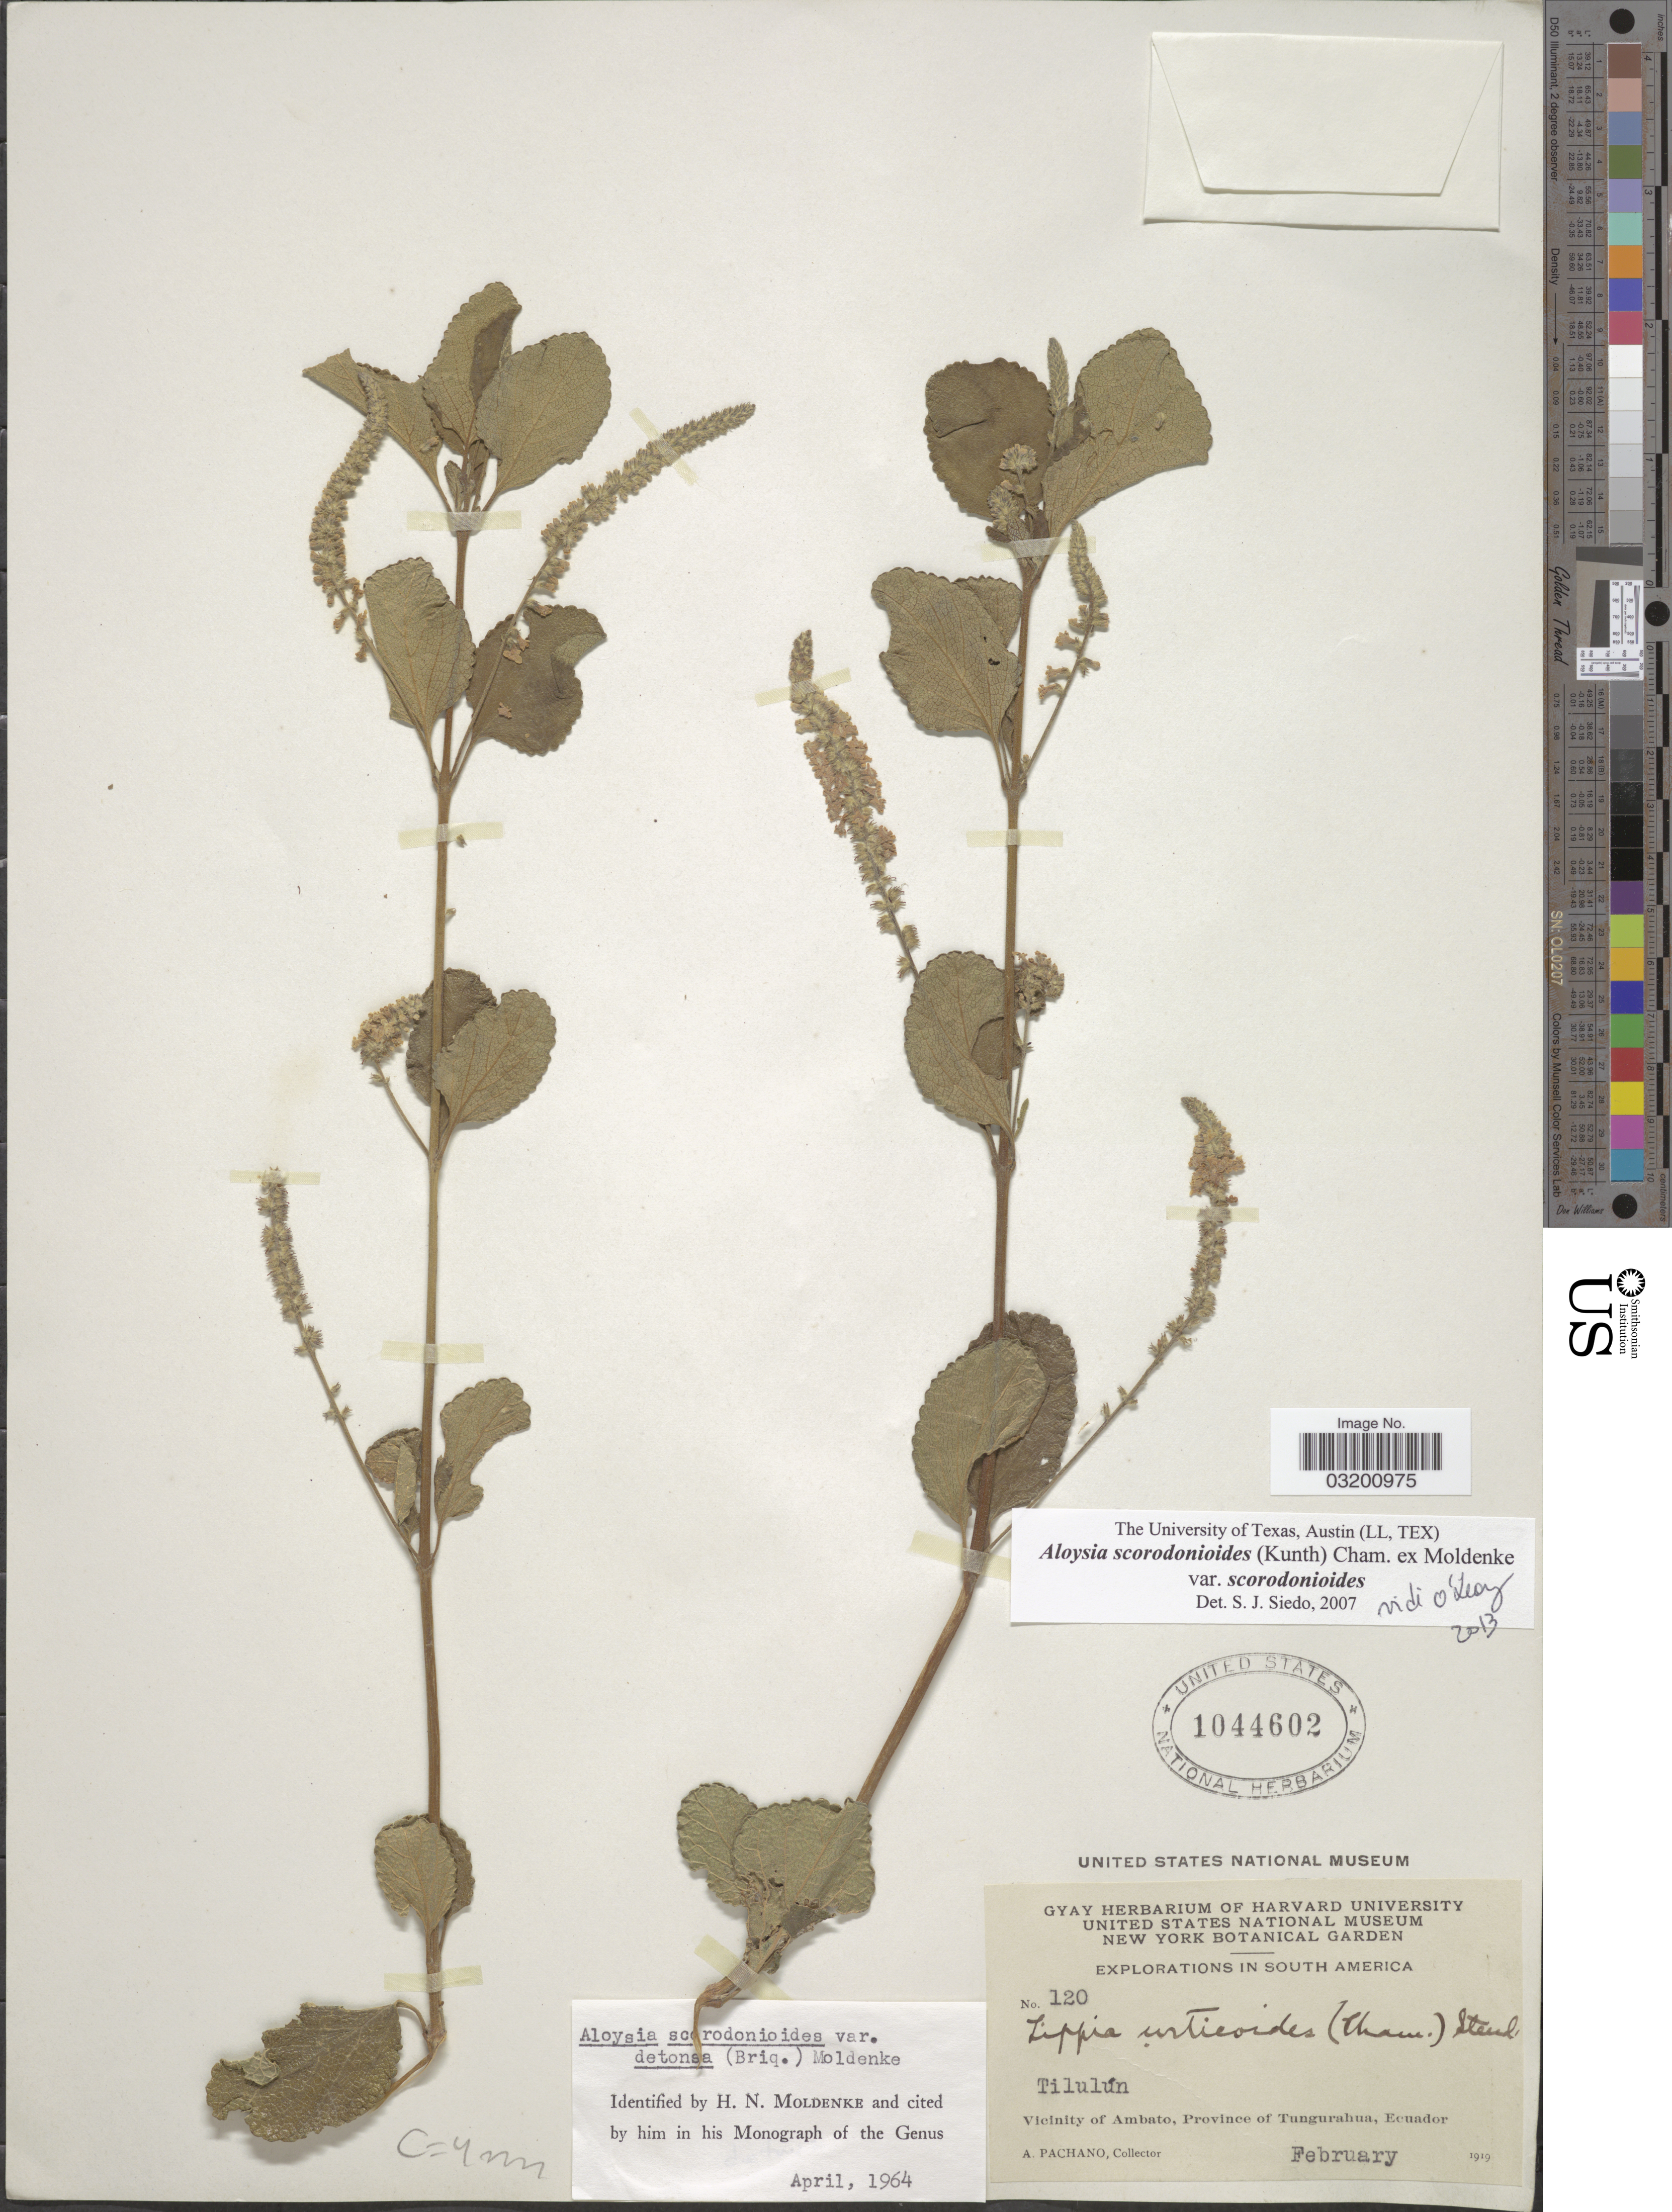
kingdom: Plantae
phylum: Tracheophyta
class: Magnoliopsida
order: Lamiales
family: Verbenaceae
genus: Aloysia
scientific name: Aloysia scorodonioides var. scorodonioides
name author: (Kunth) Cham.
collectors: A. Pachano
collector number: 120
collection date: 1919-02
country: Ecuador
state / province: Tungurahua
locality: Tilulún, Vicinity of Ambato, Province of Tungurahua.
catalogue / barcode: US 1044602